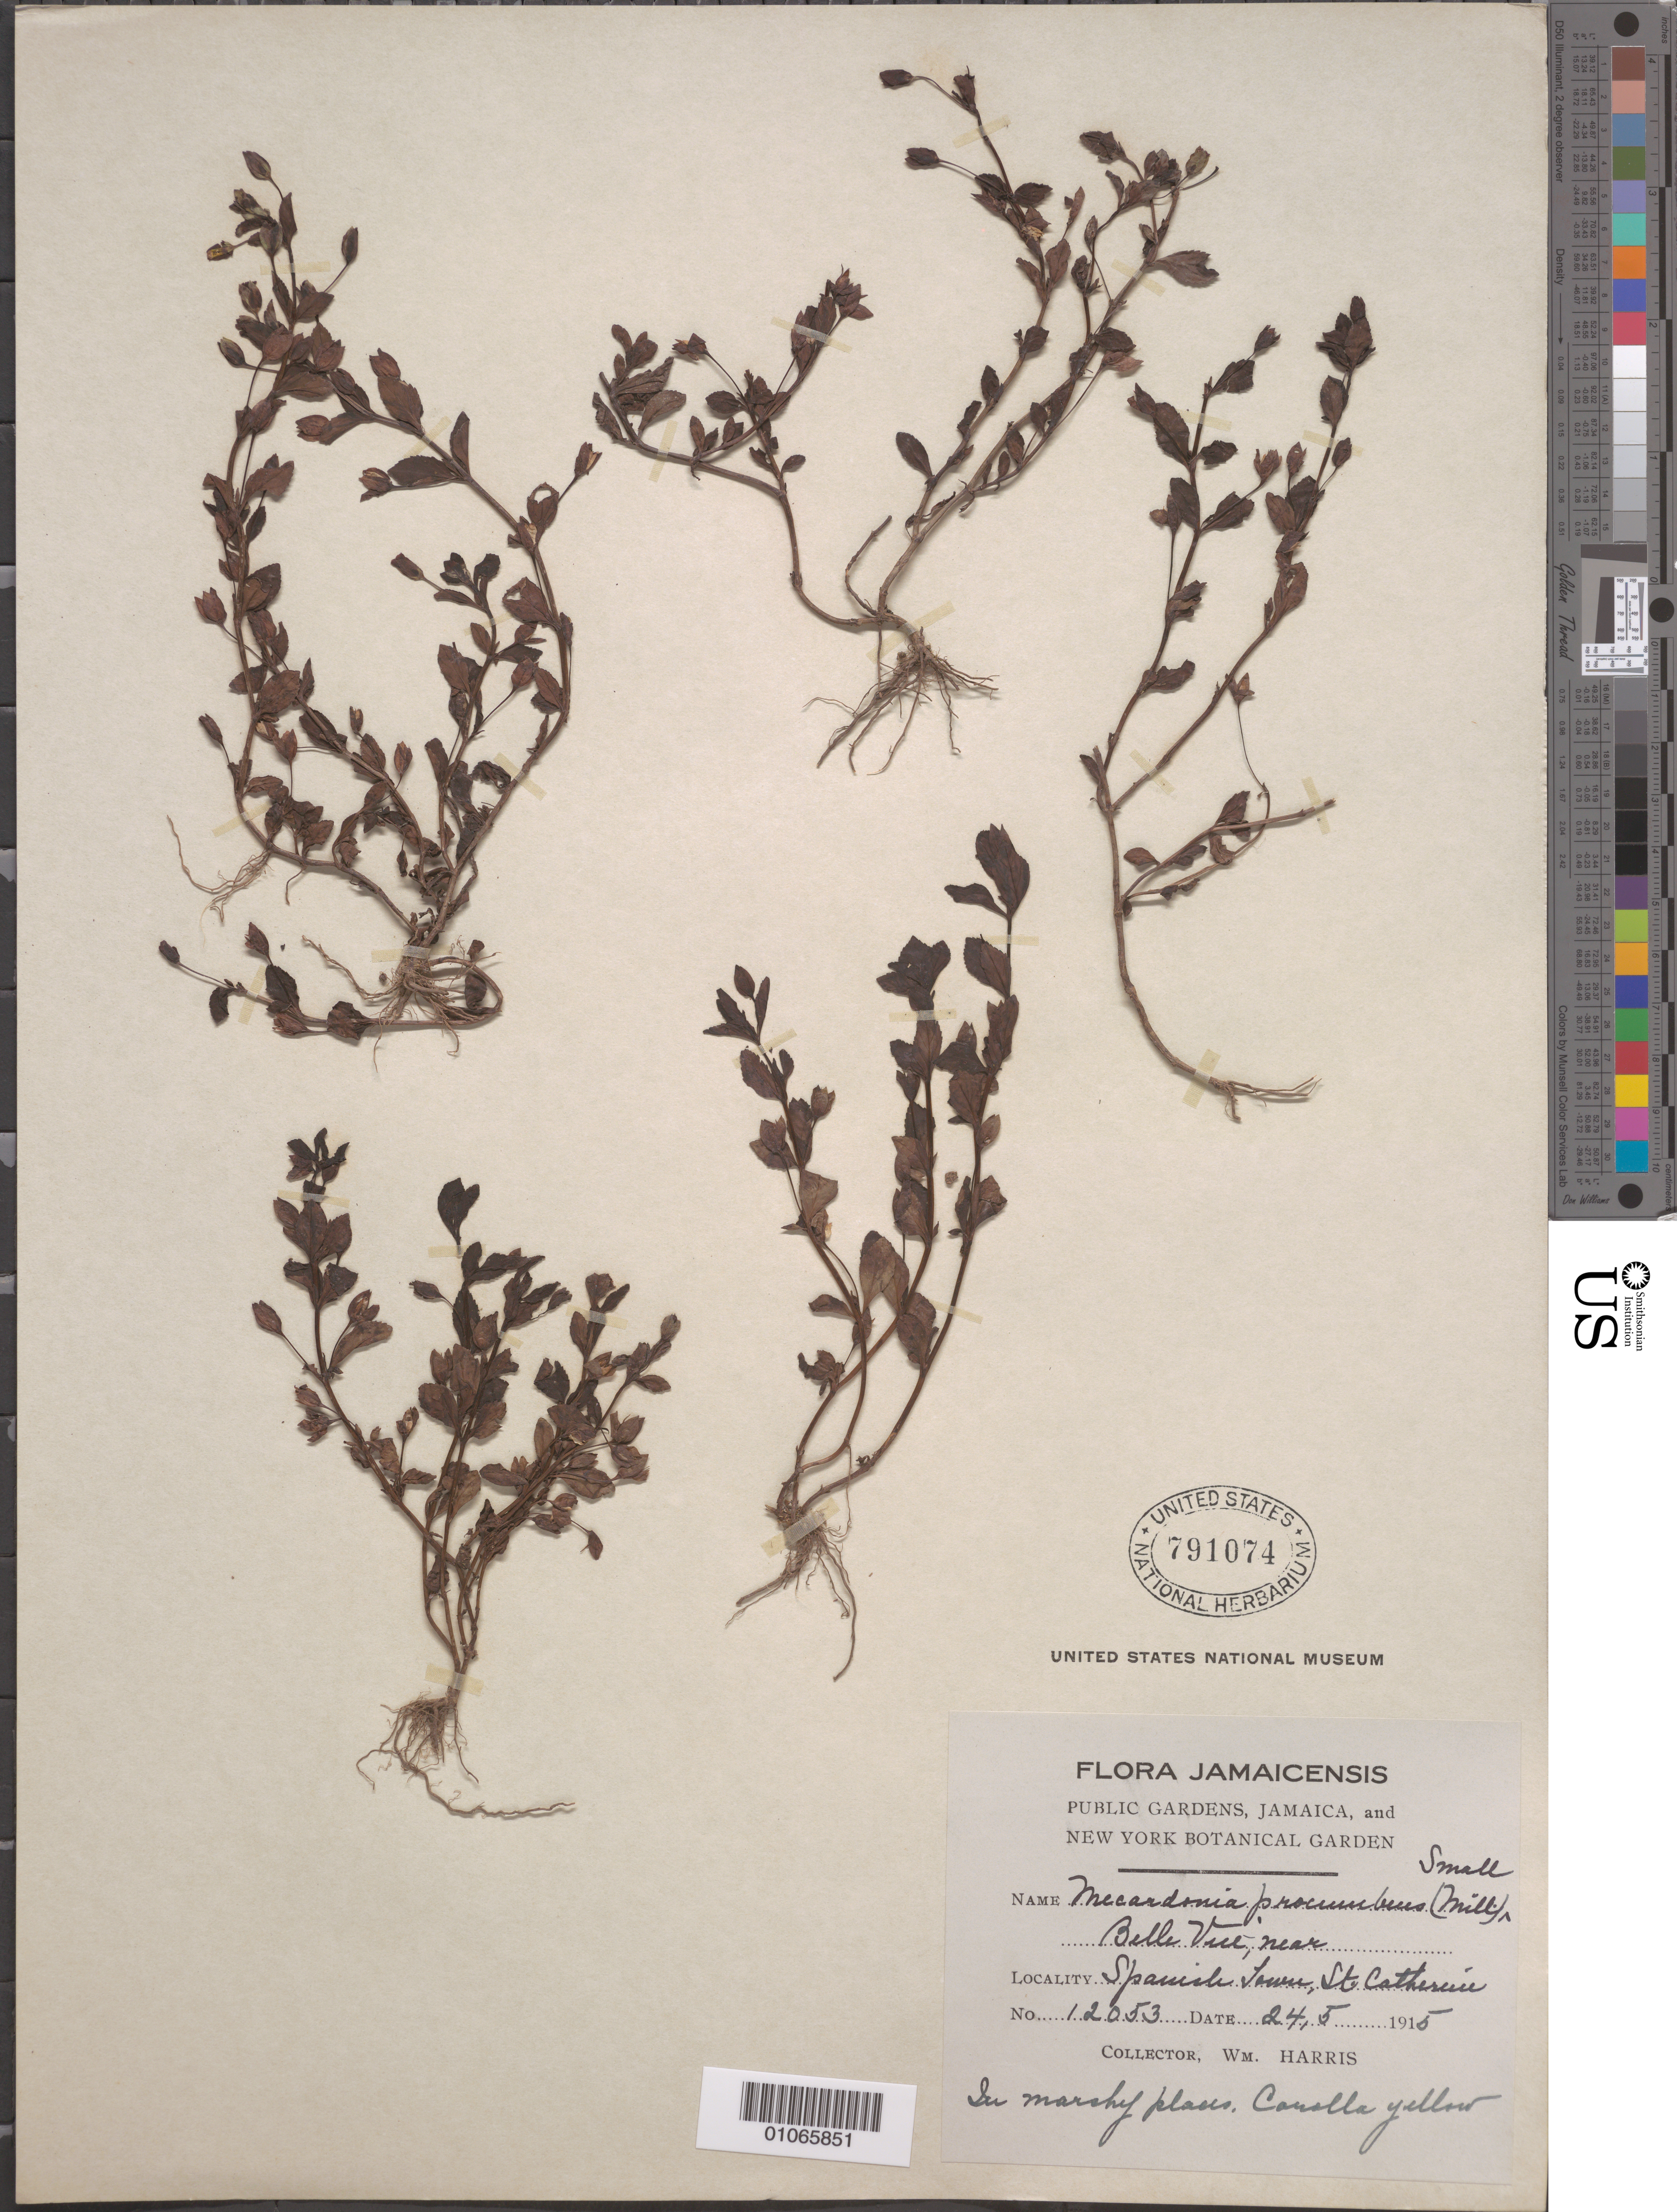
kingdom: Plantae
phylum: Tracheophyta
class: Magnoliopsida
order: Lamiales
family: Plantaginaceae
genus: Mecardonia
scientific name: Mecardonia procumbens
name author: (Mill.) Small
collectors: W. Harris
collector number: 12053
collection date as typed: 24 May 1915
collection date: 1915-05-24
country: Jamaica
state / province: Saint Catherine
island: Jamaica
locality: Bellevue, near Spanish Town. In marshy places.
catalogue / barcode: US 791074